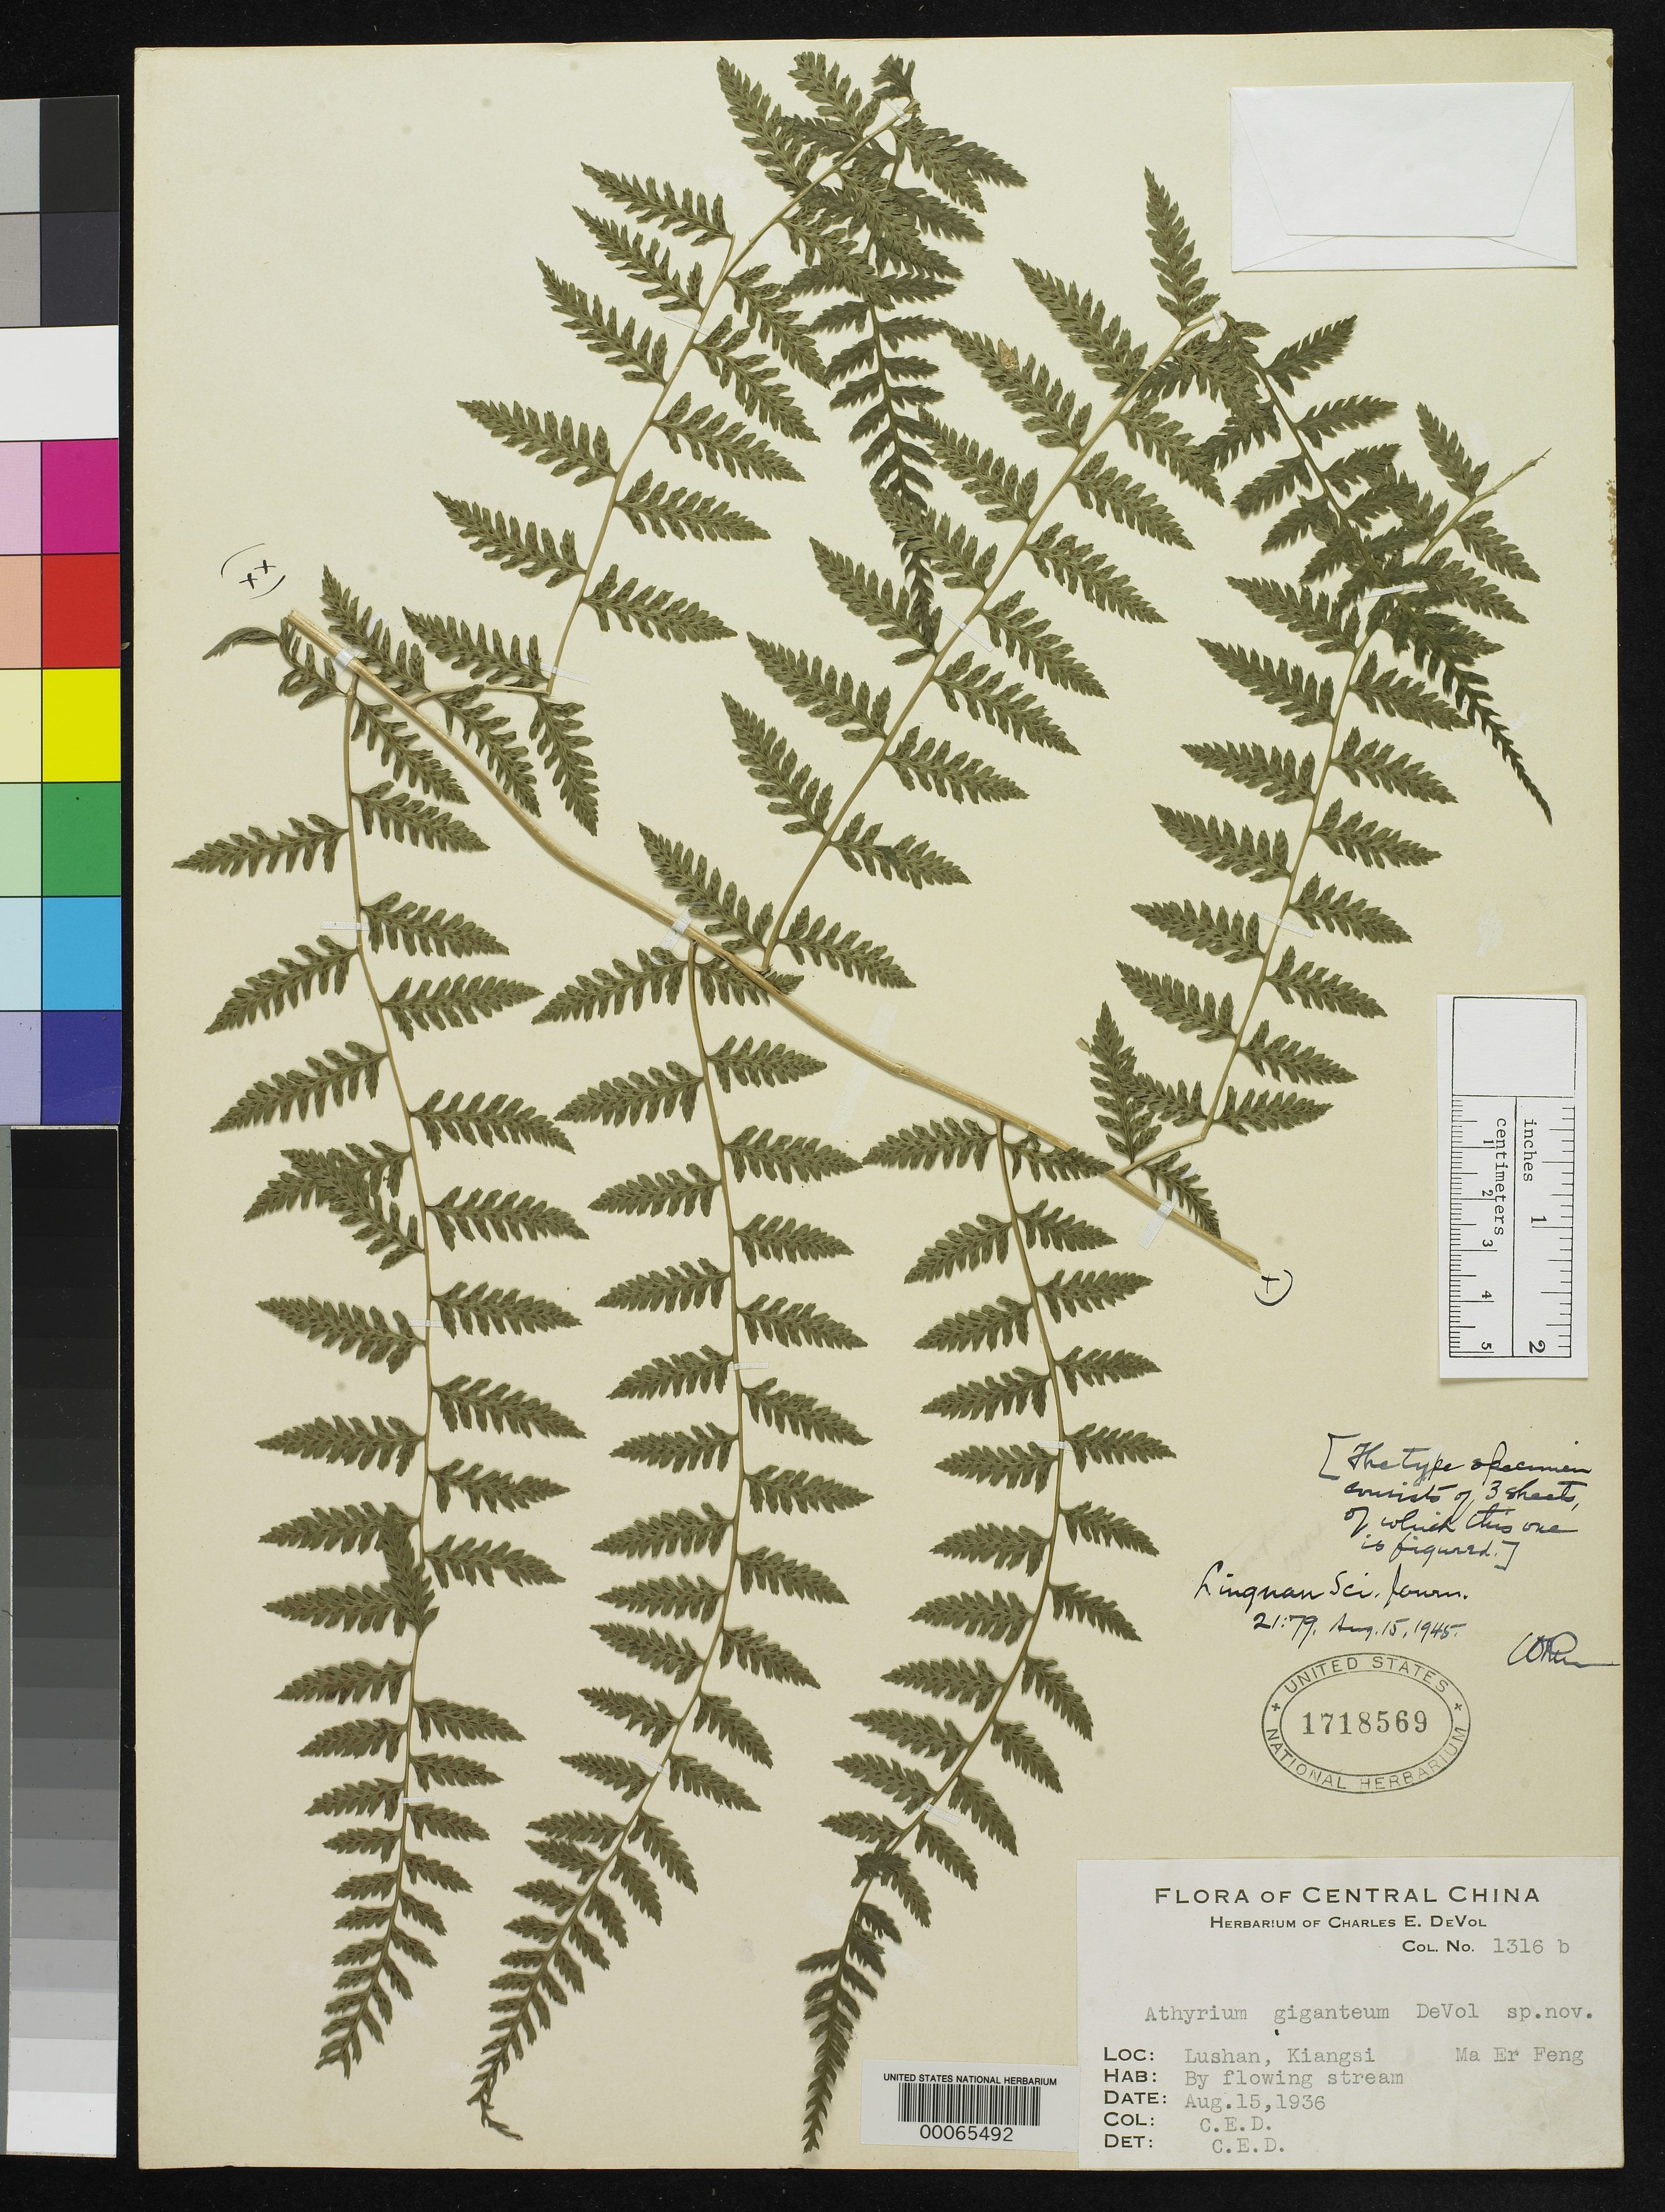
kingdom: Plantae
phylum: Tracheophyta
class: Polypodiopsida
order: Polypodiales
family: Athyriaceae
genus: Athyrium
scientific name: Athyrium gigantum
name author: De Vol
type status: Holotype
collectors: C. E. De Vol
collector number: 1316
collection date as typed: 15 Aug 1936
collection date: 1936-08-15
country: China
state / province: Jiangxi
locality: Lushan, Ma Br Peng.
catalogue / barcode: US 1718569